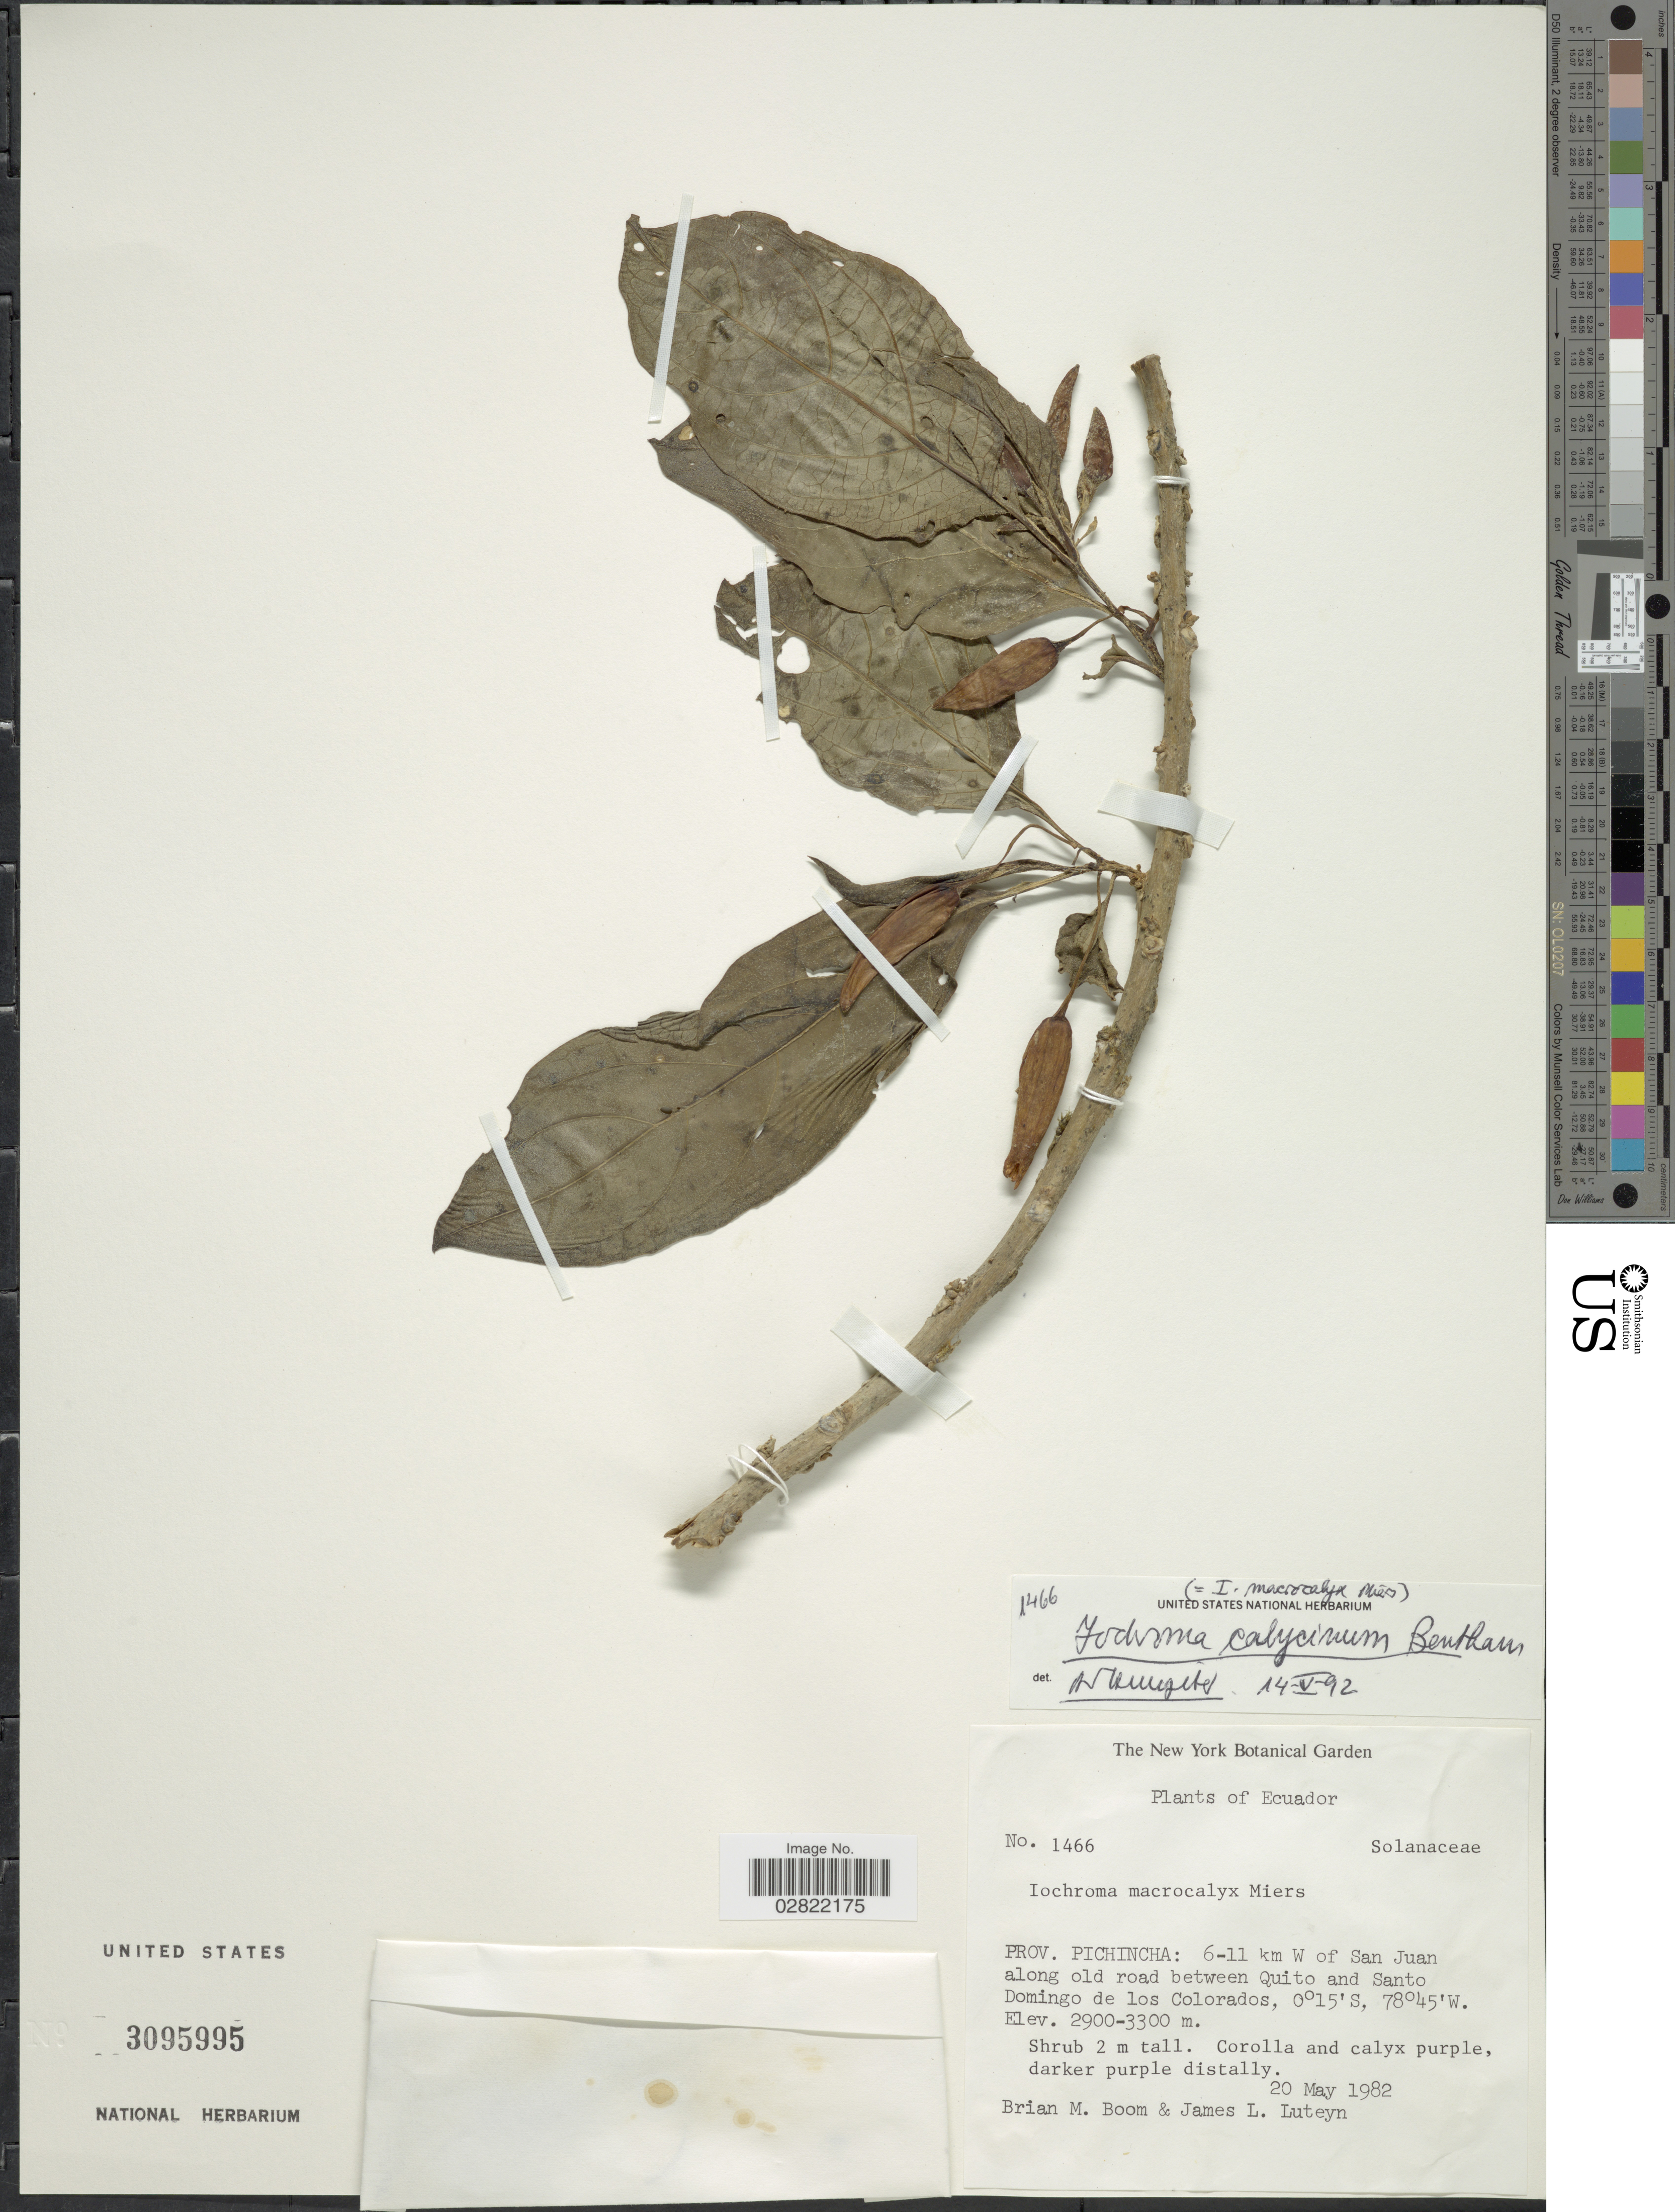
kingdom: Plantae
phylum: Tracheophyta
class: Magnoliopsida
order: Solanales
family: Solanaceae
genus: Iochroma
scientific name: Iochroma calycina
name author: Benth.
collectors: B. M. Boom & J. L. Luteyn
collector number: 1466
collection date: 1982-05-20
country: Ecuador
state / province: Pichincha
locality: Prov. Pichincha: 6-11 km W of San Juan along old road between Quito and Santo Domingo de los Colorados.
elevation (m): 2900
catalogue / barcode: US 3095995